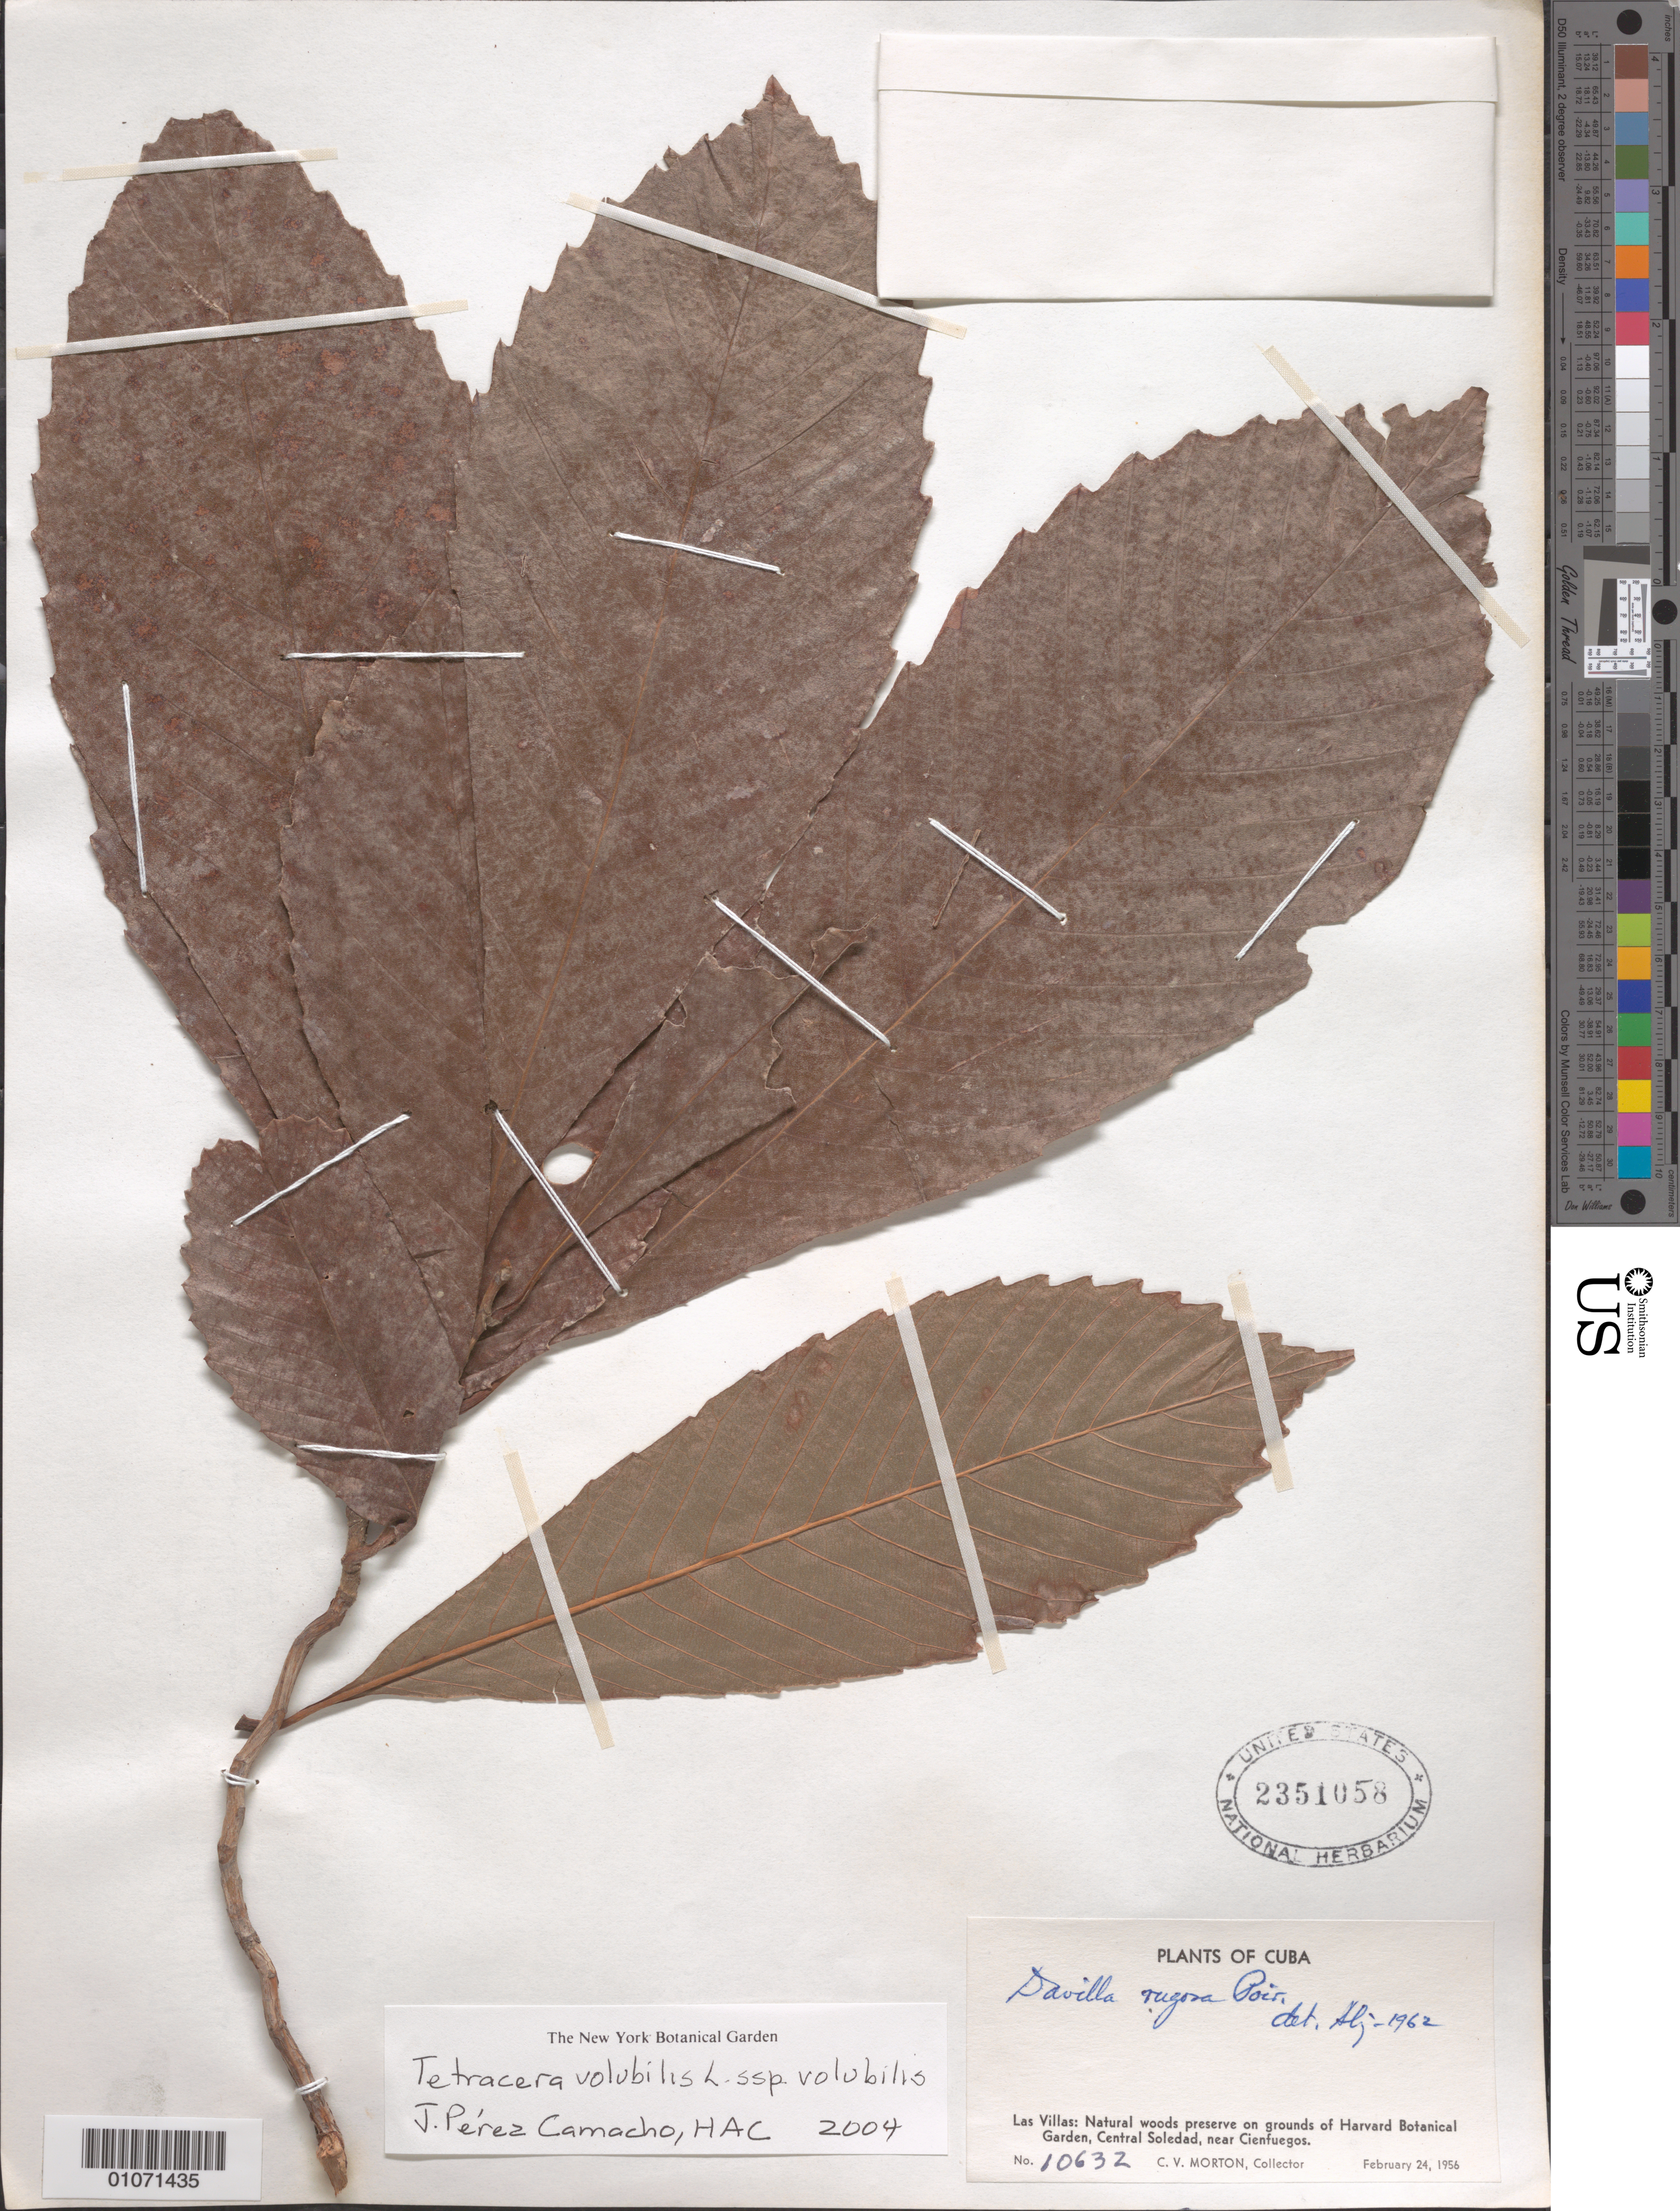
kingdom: Plantae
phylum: Tracheophyta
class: Magnoliopsida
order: Dilleniales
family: Dilleniaceae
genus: Tetracera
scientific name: Tetracera volubilis subsp. volubilis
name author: L.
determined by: Peréz-Camacho, J.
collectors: C. V. Morton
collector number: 10632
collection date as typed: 24 Feb 1956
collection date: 1956-02-24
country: Cuba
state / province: Cienfuegos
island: Cuba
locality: Harvard Botanical Garden, Central Soledad, near Cienfuegos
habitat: Natural woods preserve on grounds of botanical garden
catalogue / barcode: US 2351058